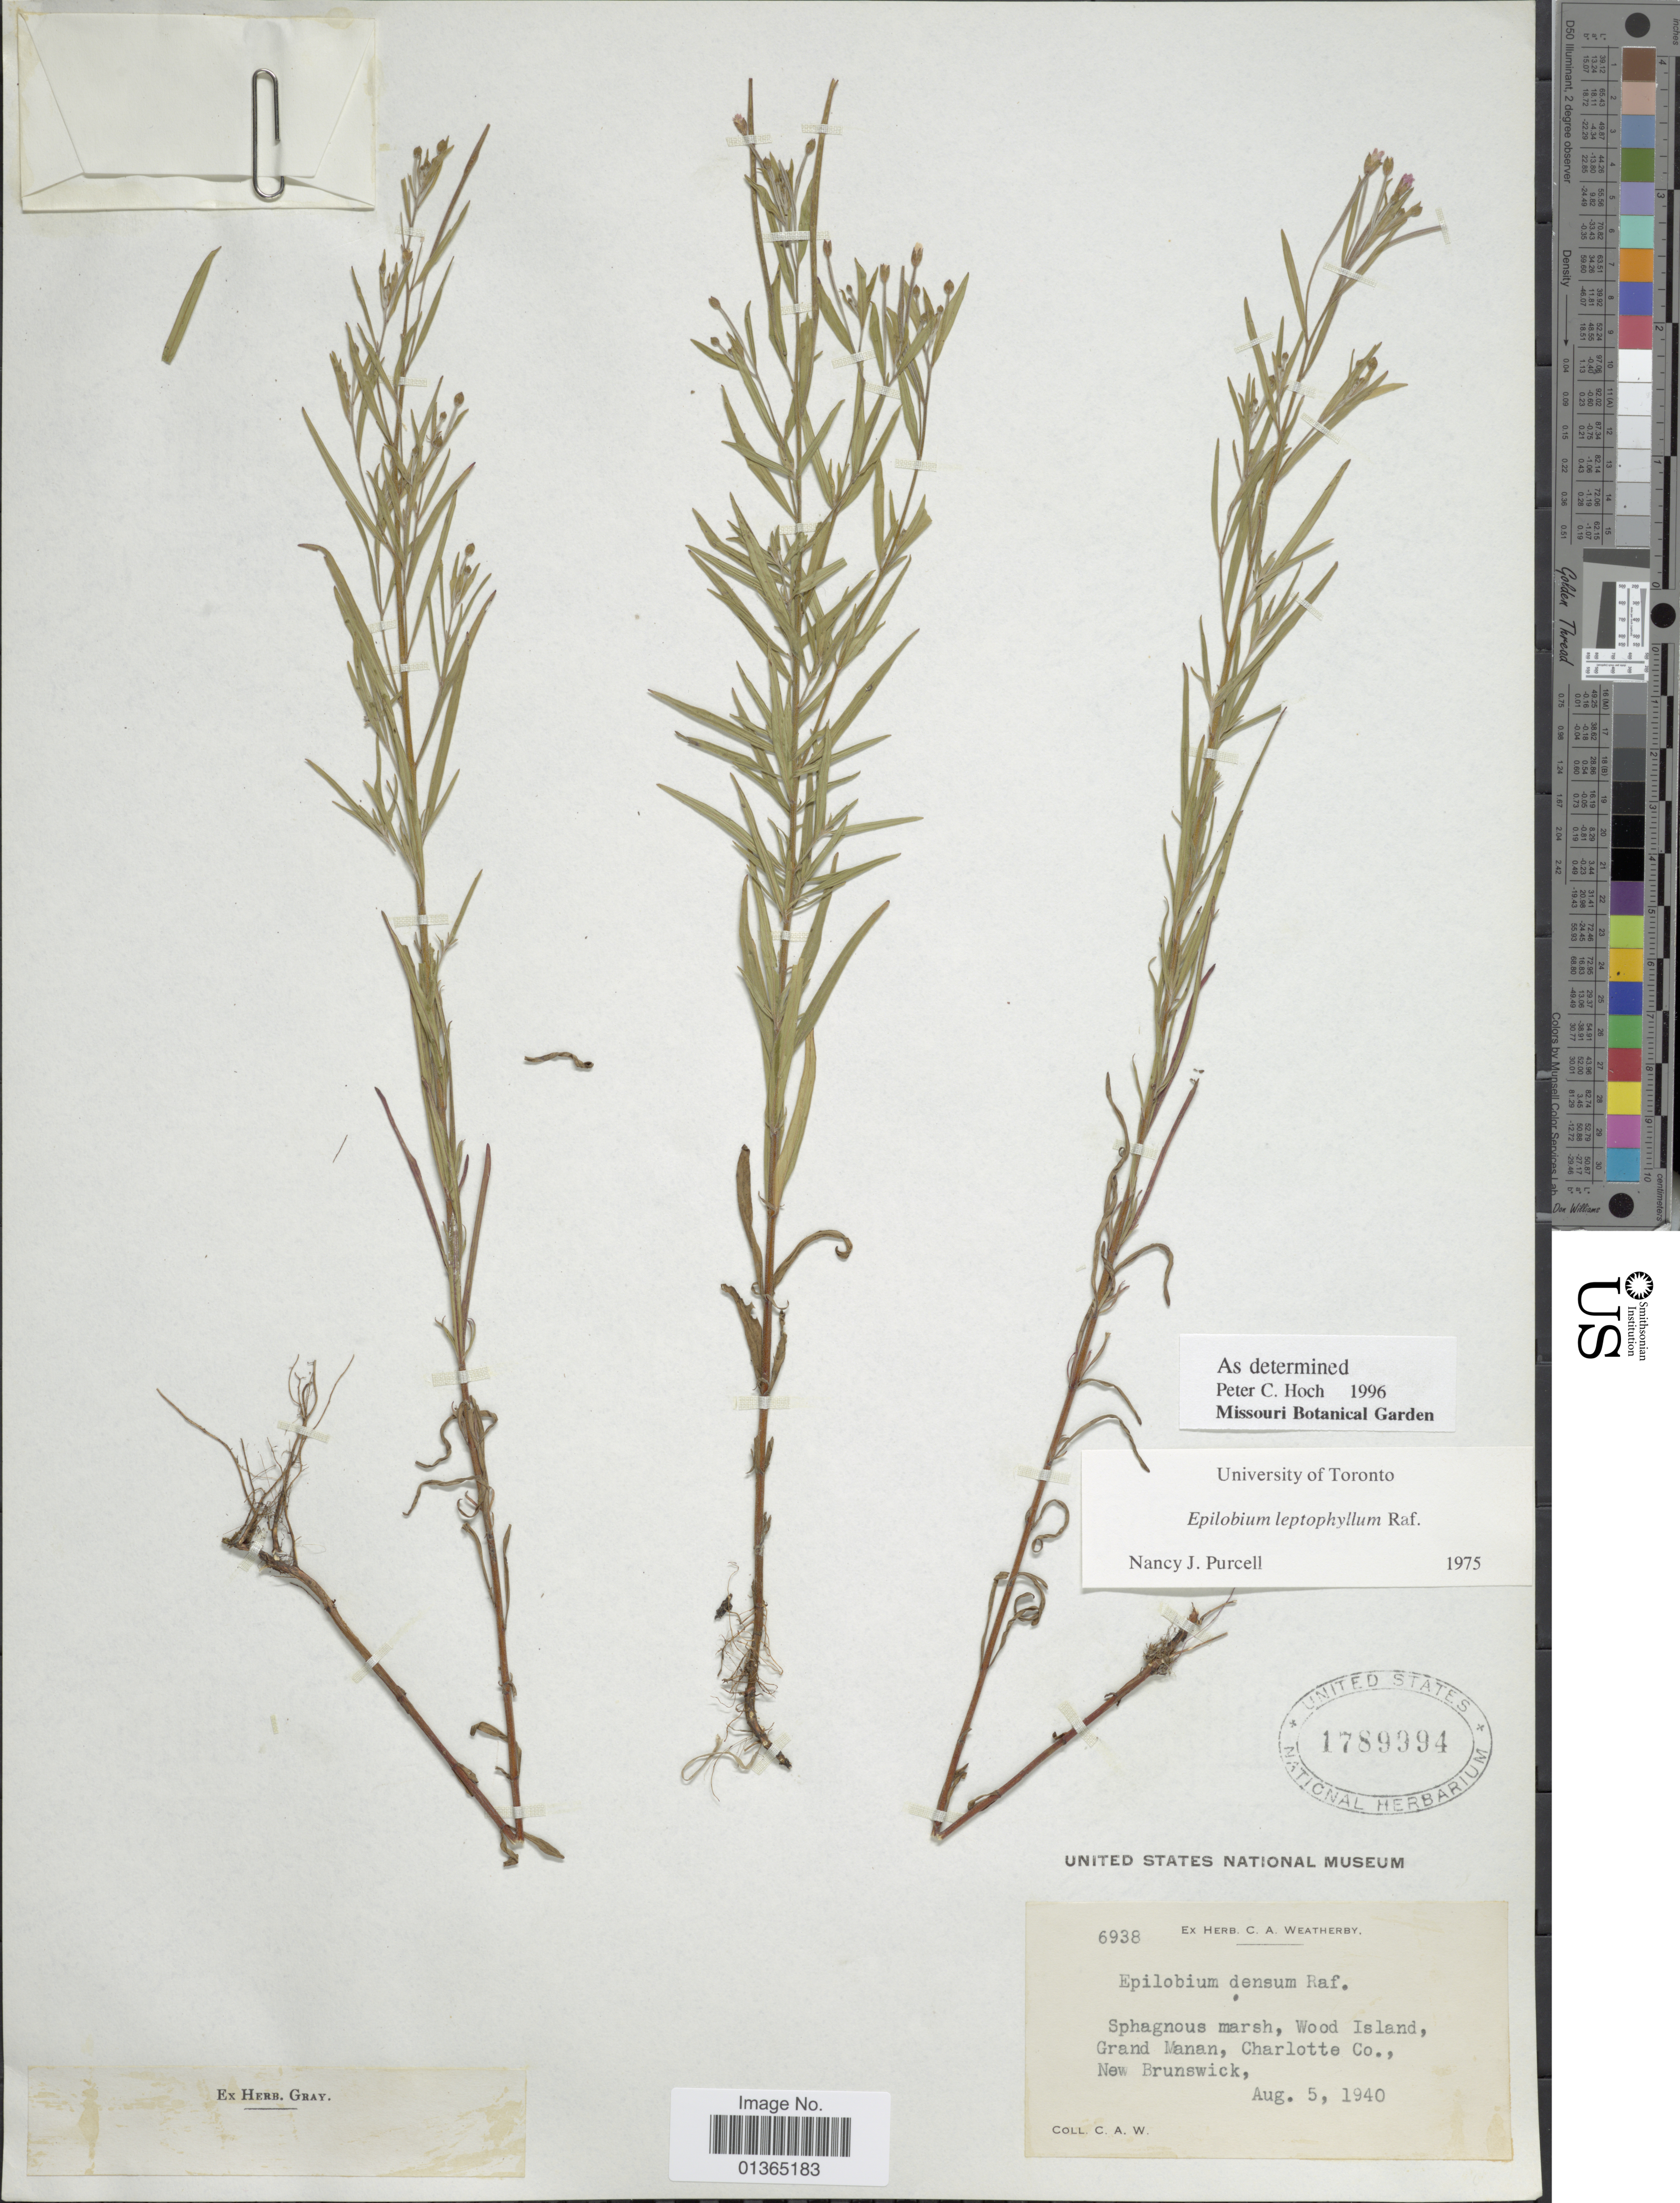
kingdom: Plantae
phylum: Tracheophyta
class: Magnoliopsida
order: Myrtales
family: Onagraceae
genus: Epilobium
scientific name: Epilobium leptophyllum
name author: Raf.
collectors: C. A. Weatherby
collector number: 6938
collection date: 1940-08-05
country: Canada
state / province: New Brunswick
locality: Wood Island, Grand Manan, Charlotte Co.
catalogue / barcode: US 1789994